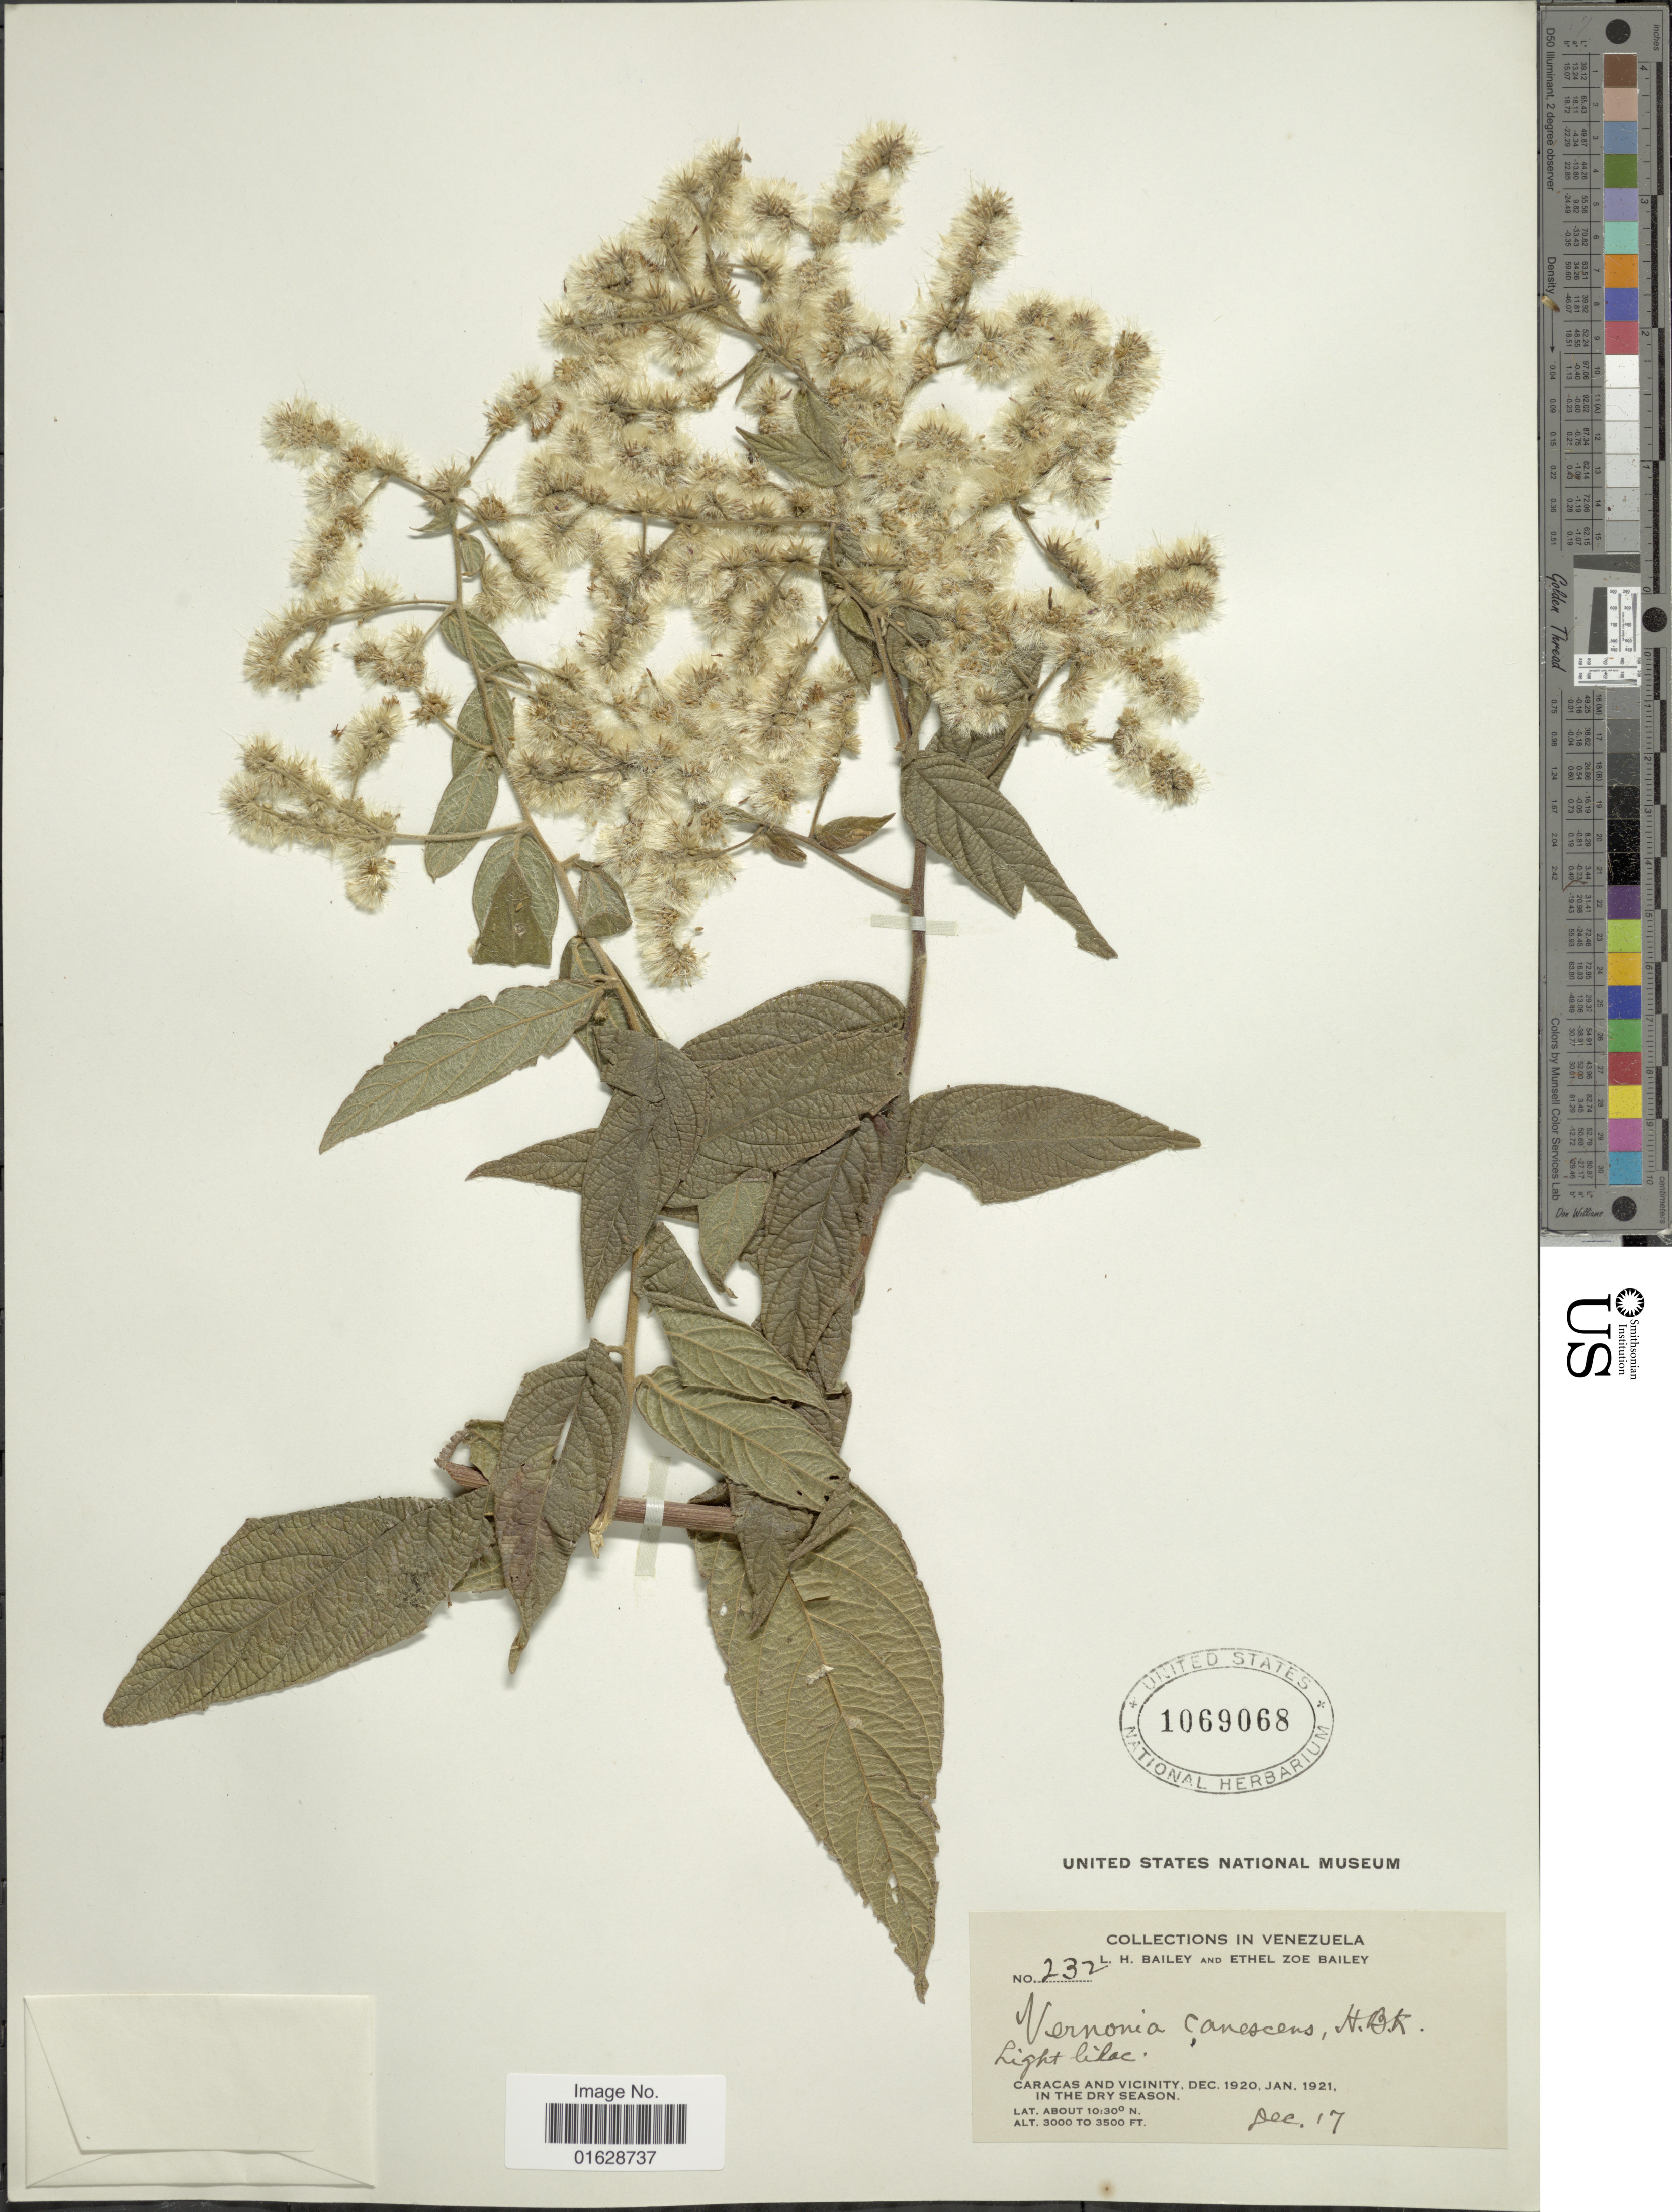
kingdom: Plantae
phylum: Tracheophyta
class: Magnoliopsida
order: Asterales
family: Asteraceae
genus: Lepidaploa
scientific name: Lepidaploa canescens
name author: (Kunth) H. Rob.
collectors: L. H. Bailey & E. Z. Bailey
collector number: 232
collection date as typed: Transcribed d/m/y: /12/17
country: Venezuela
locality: Venezuela. Caracas and vicinity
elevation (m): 914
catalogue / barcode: US 1063068